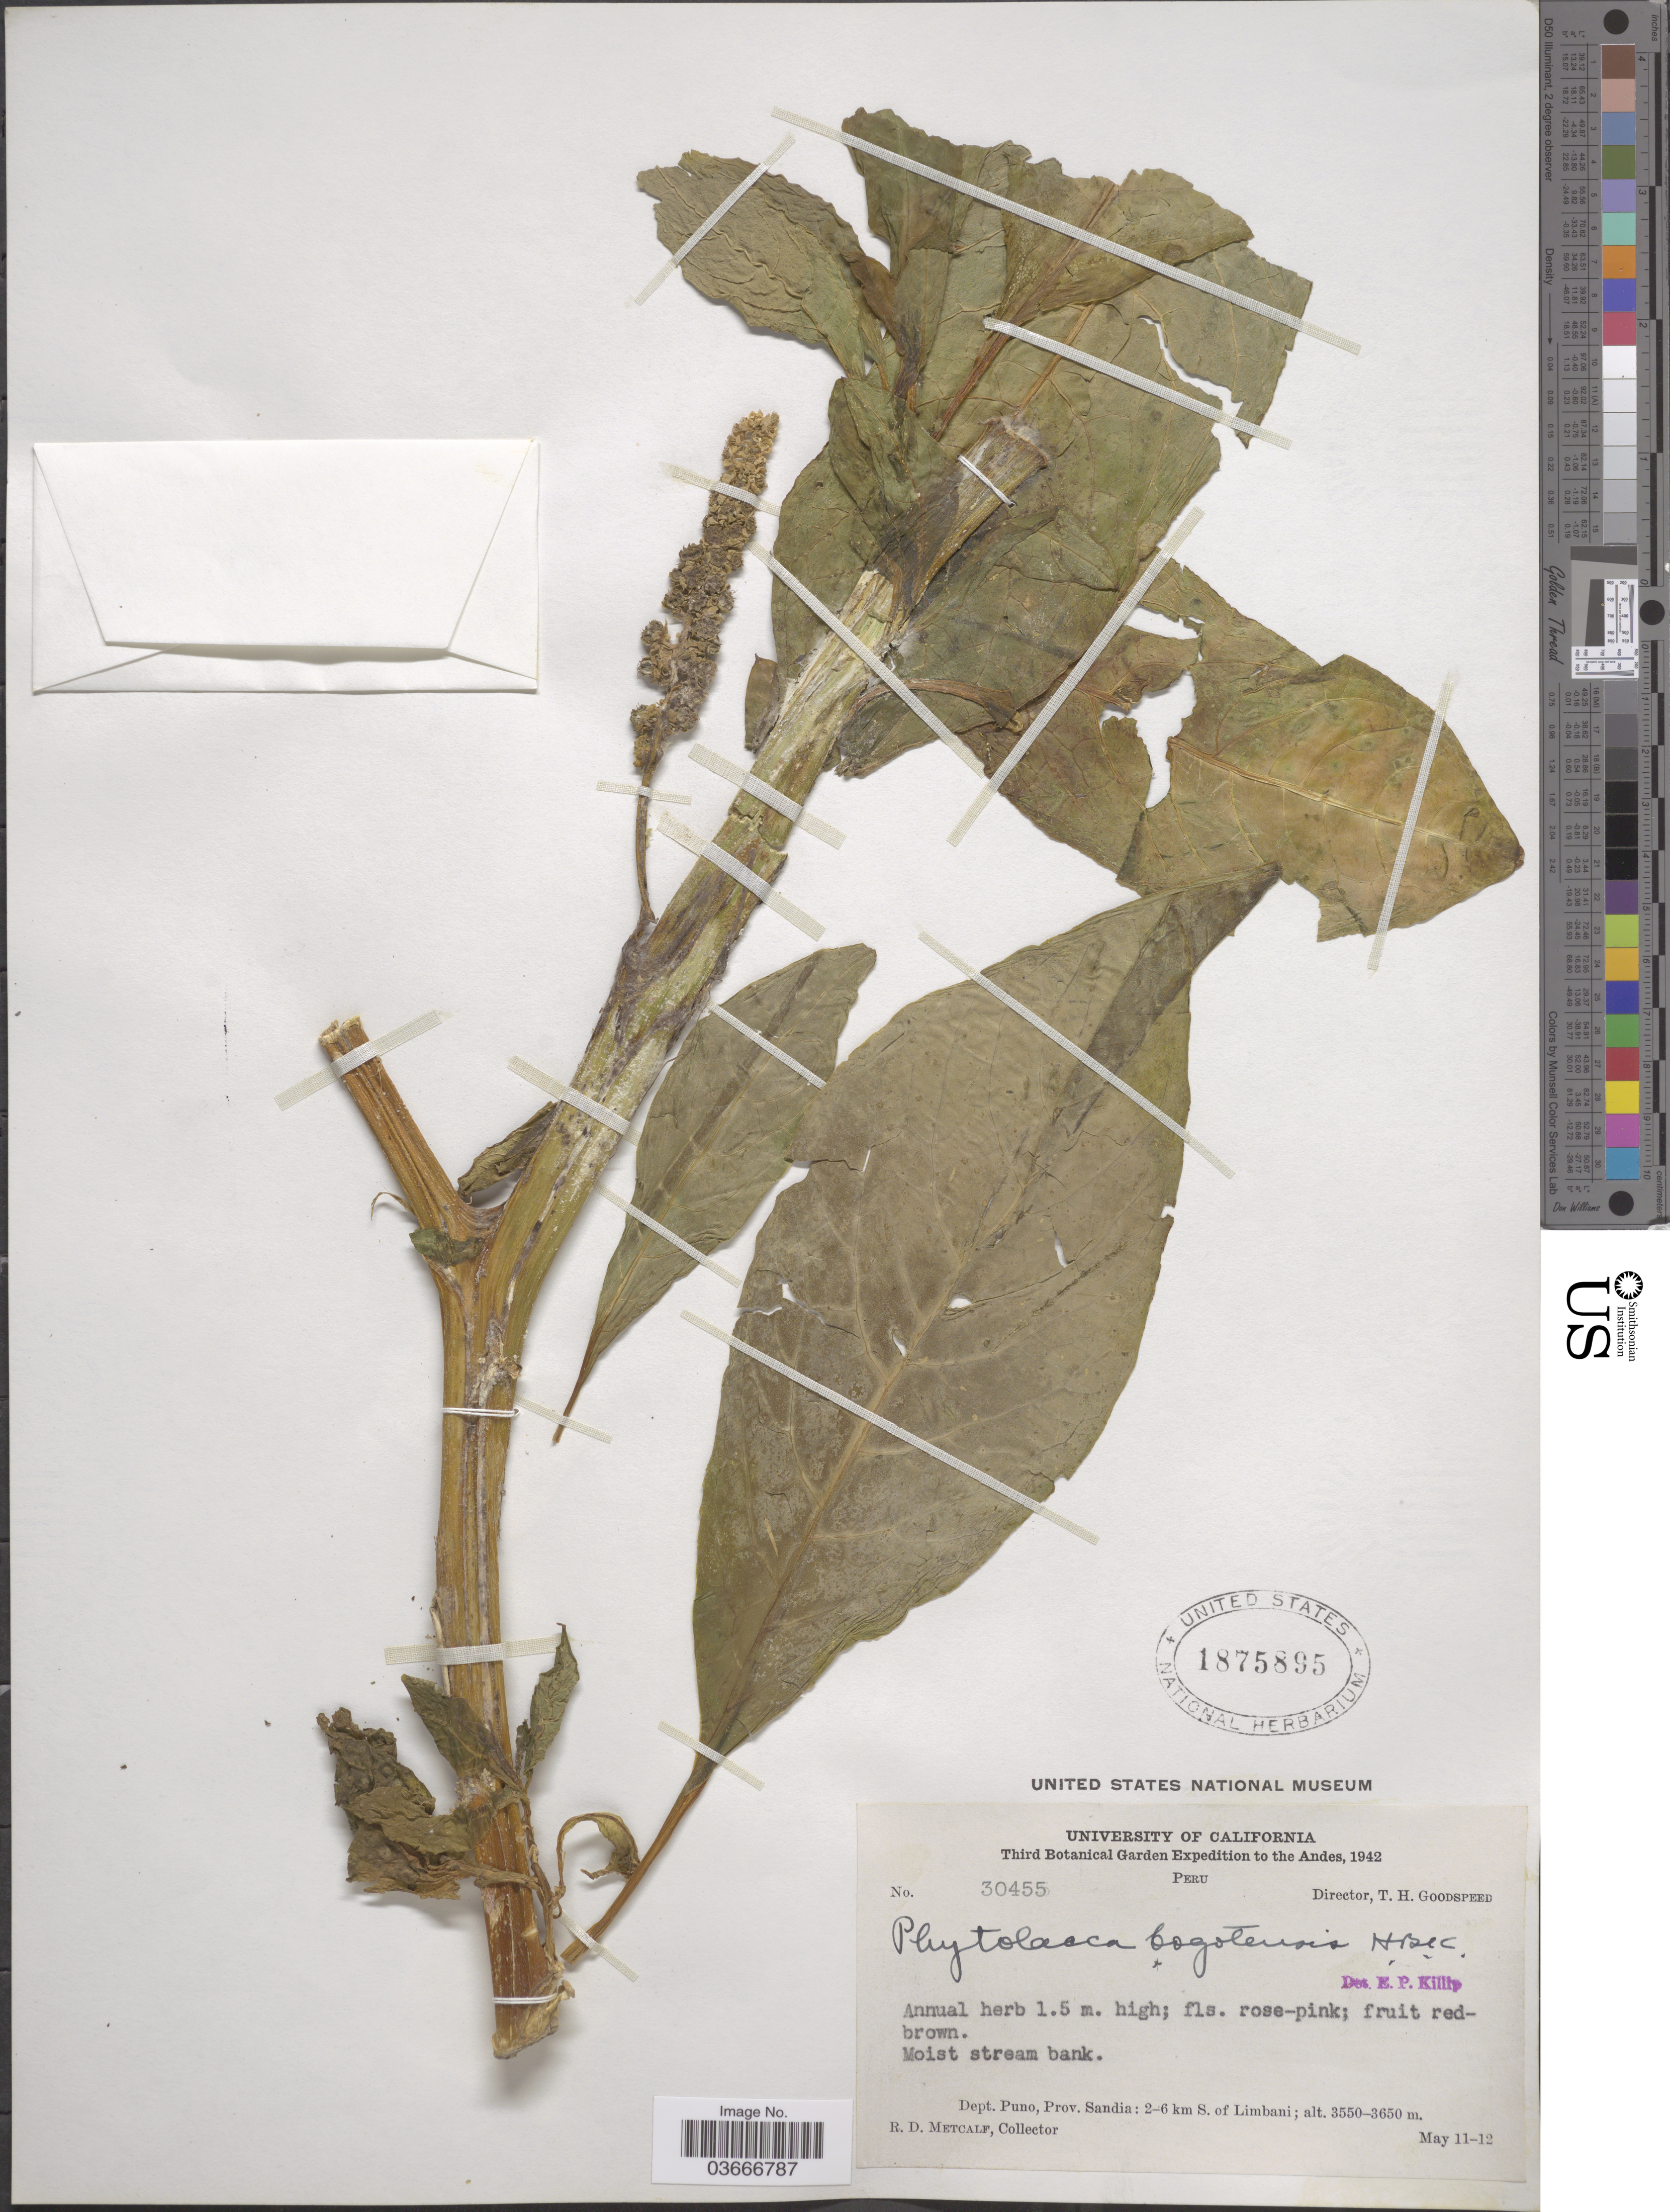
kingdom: Plantae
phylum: Tracheophyta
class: Magnoliopsida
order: Caryophyllales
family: Phytolaccaceae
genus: Phytolacca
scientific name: Phytolacca bogotensis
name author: Kunth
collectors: R. D. Metcalf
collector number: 30455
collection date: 1942-05-11/1942-05-12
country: Peru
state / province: Puno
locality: The Andes. Dept. Puno, Prov. Sandia: 2-6 km S. of Limbani.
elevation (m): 3550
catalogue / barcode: US 1875895